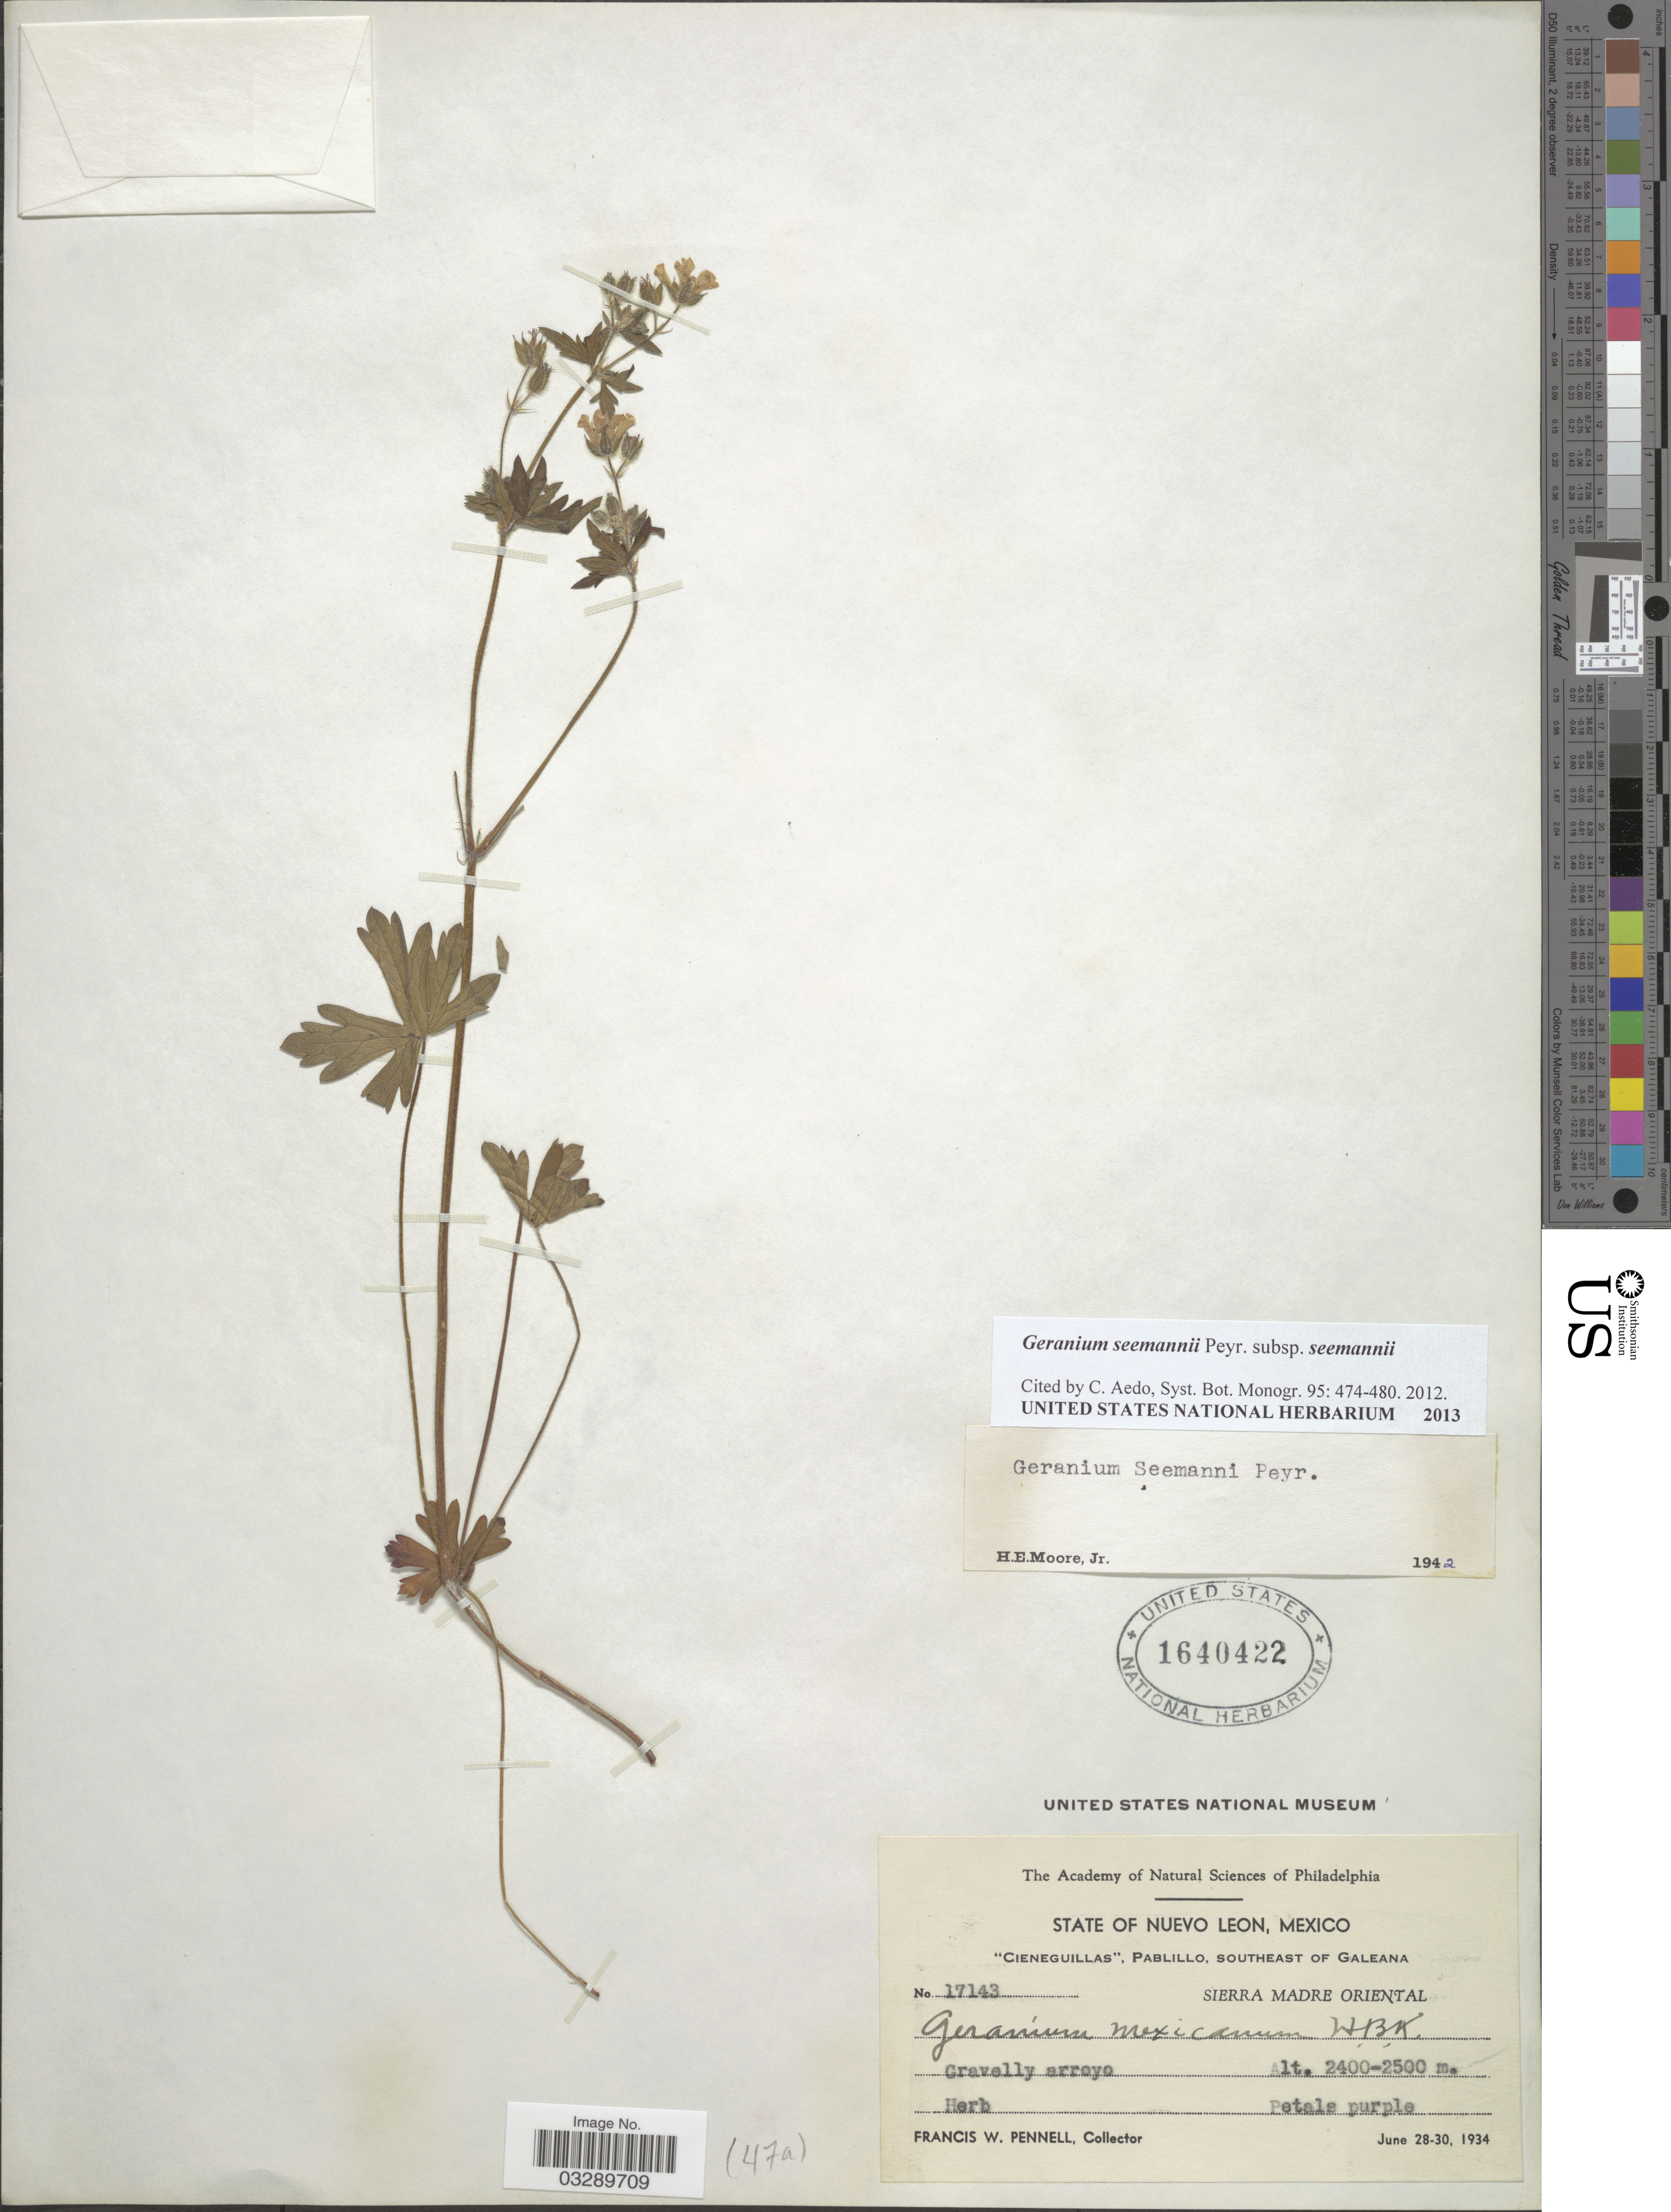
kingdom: Plantae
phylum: Tracheophyta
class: Magnoliopsida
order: Geraniales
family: Geraniaceae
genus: Geranium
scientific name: Geranium seemannii subsp. seemannii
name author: Peyr.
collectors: F. W. Pennell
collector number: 17143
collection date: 1934-06-28/1934-06-30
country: Mexico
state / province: Nuevo León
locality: Cieneguillas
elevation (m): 2400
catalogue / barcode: US 1640422